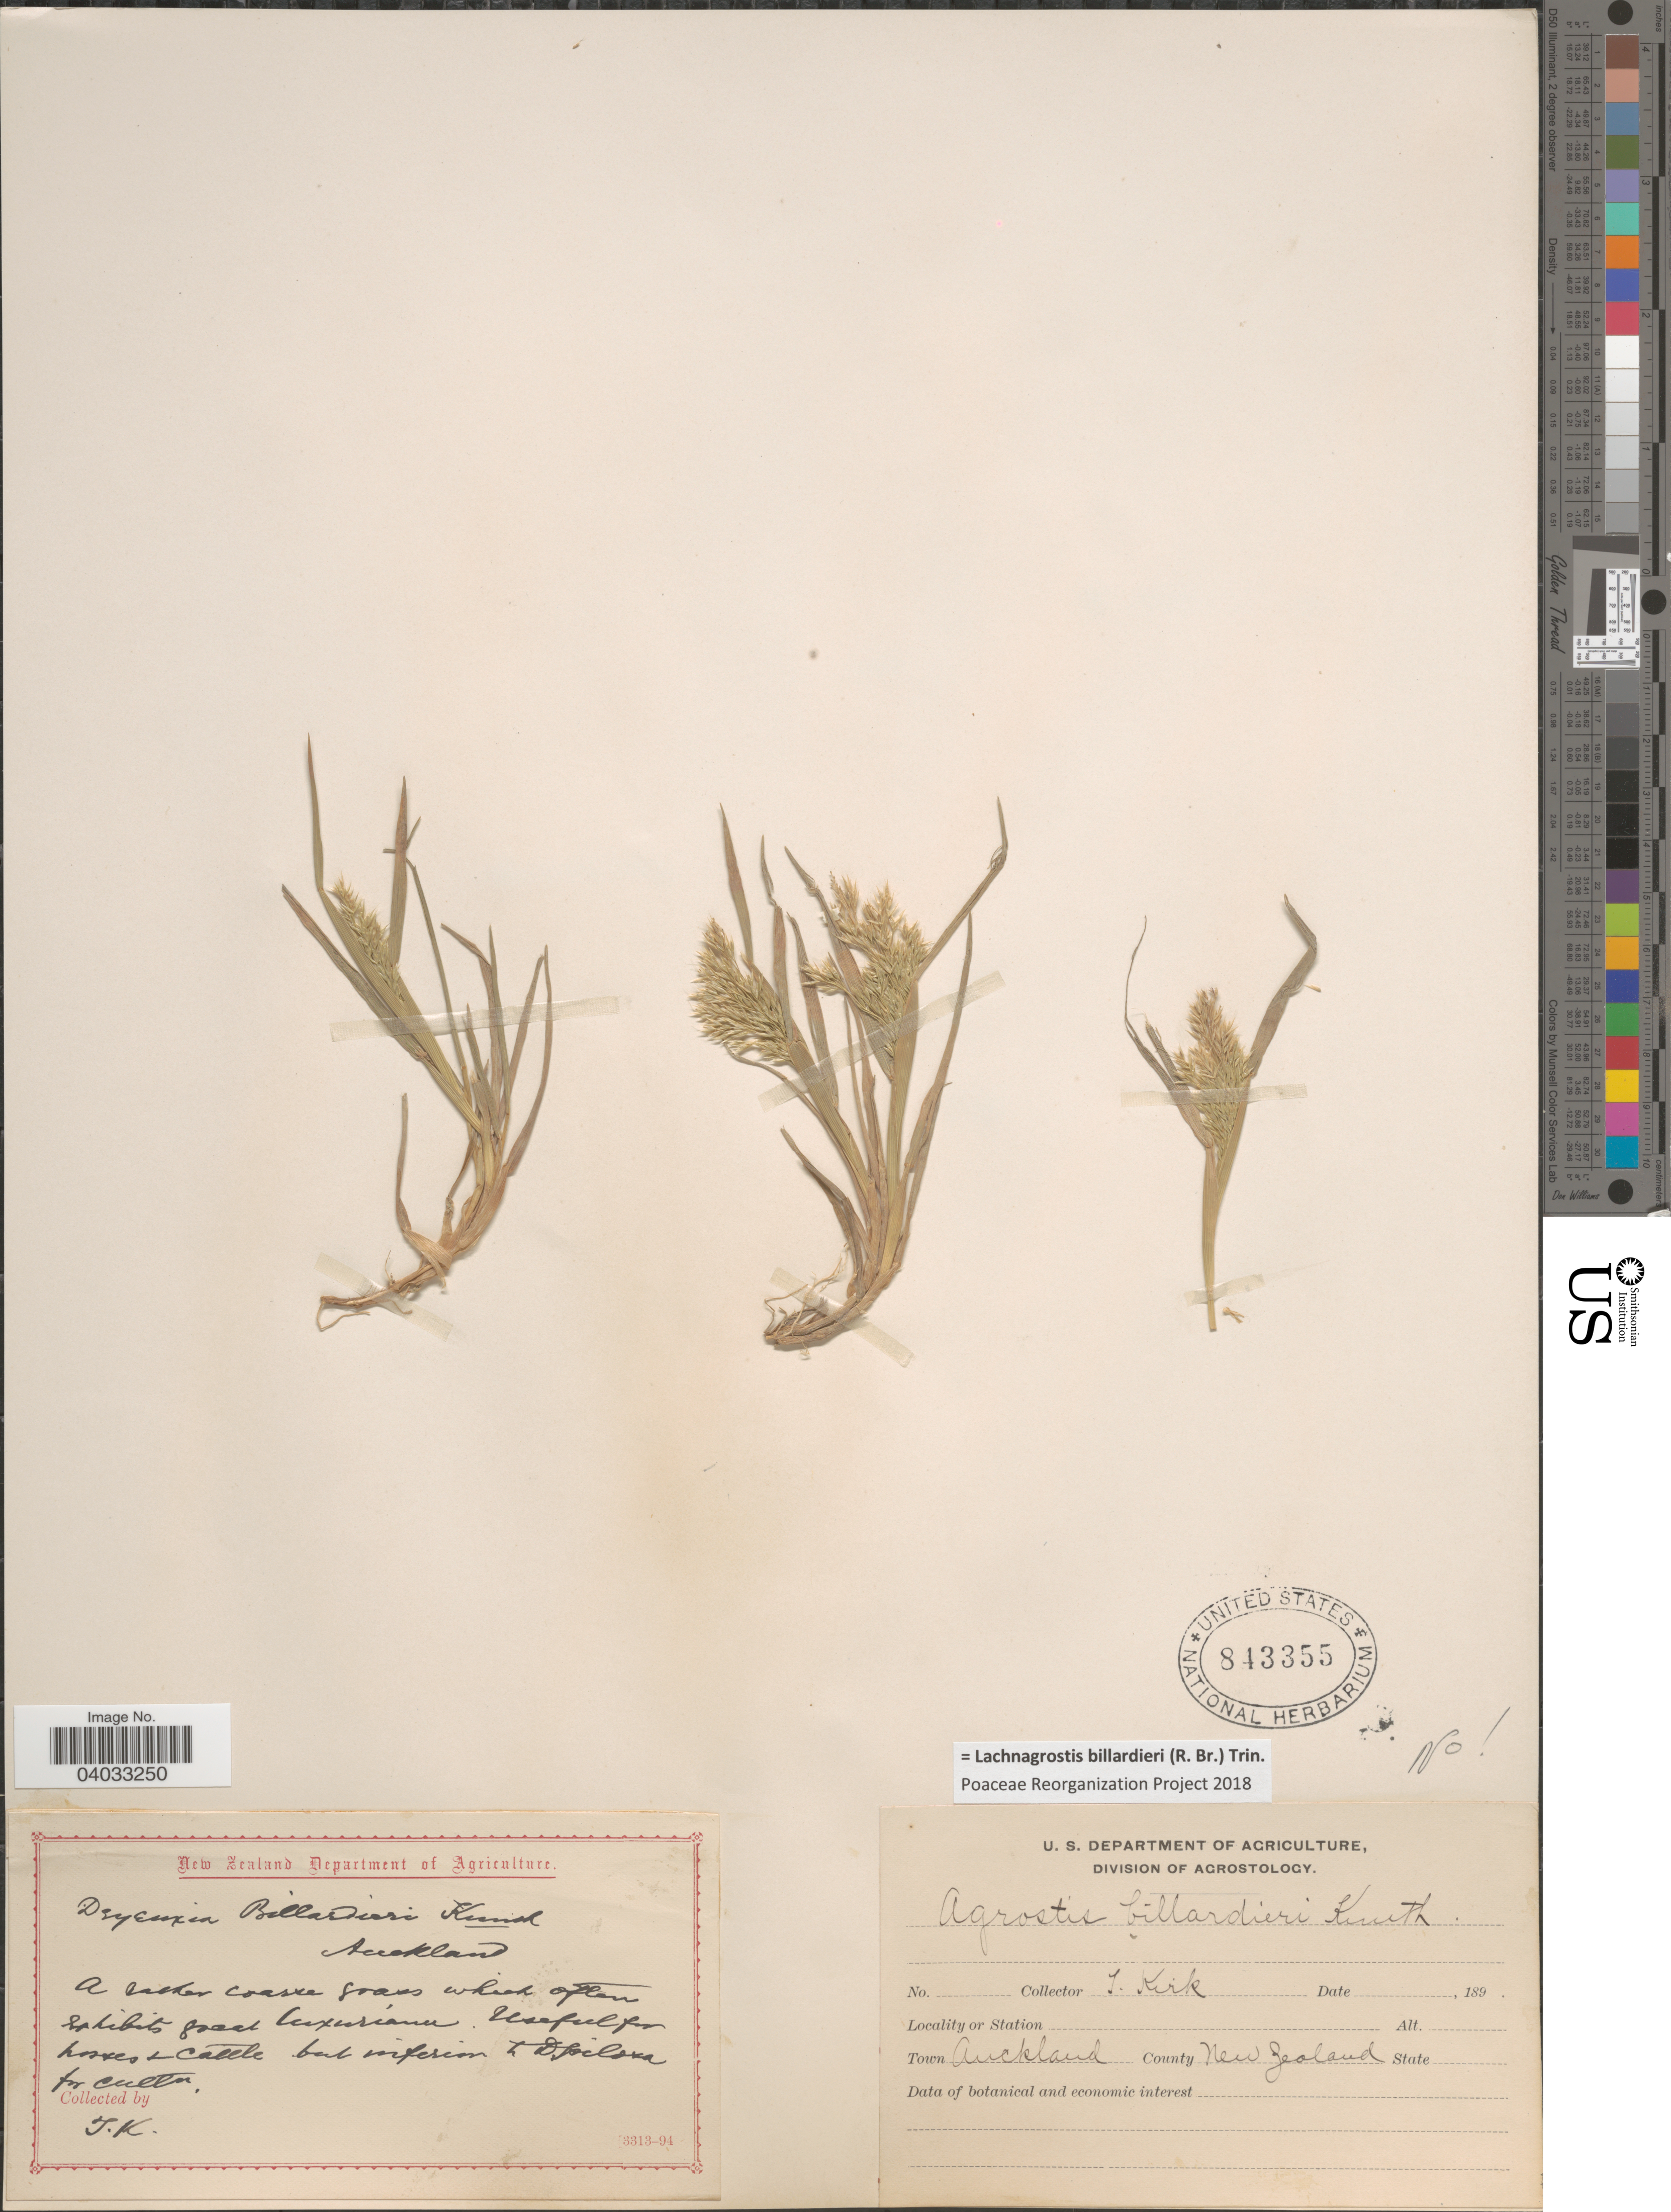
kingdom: Plantae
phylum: Tracheophyta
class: Liliopsida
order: Poales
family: Poaceae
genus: Lachnagrostis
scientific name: Lachnagrostis billardieri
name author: (R. Br.) Trin.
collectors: T. Kirk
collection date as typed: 189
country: New Zealand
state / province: Auckland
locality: Town Auckland.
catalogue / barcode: US 843355